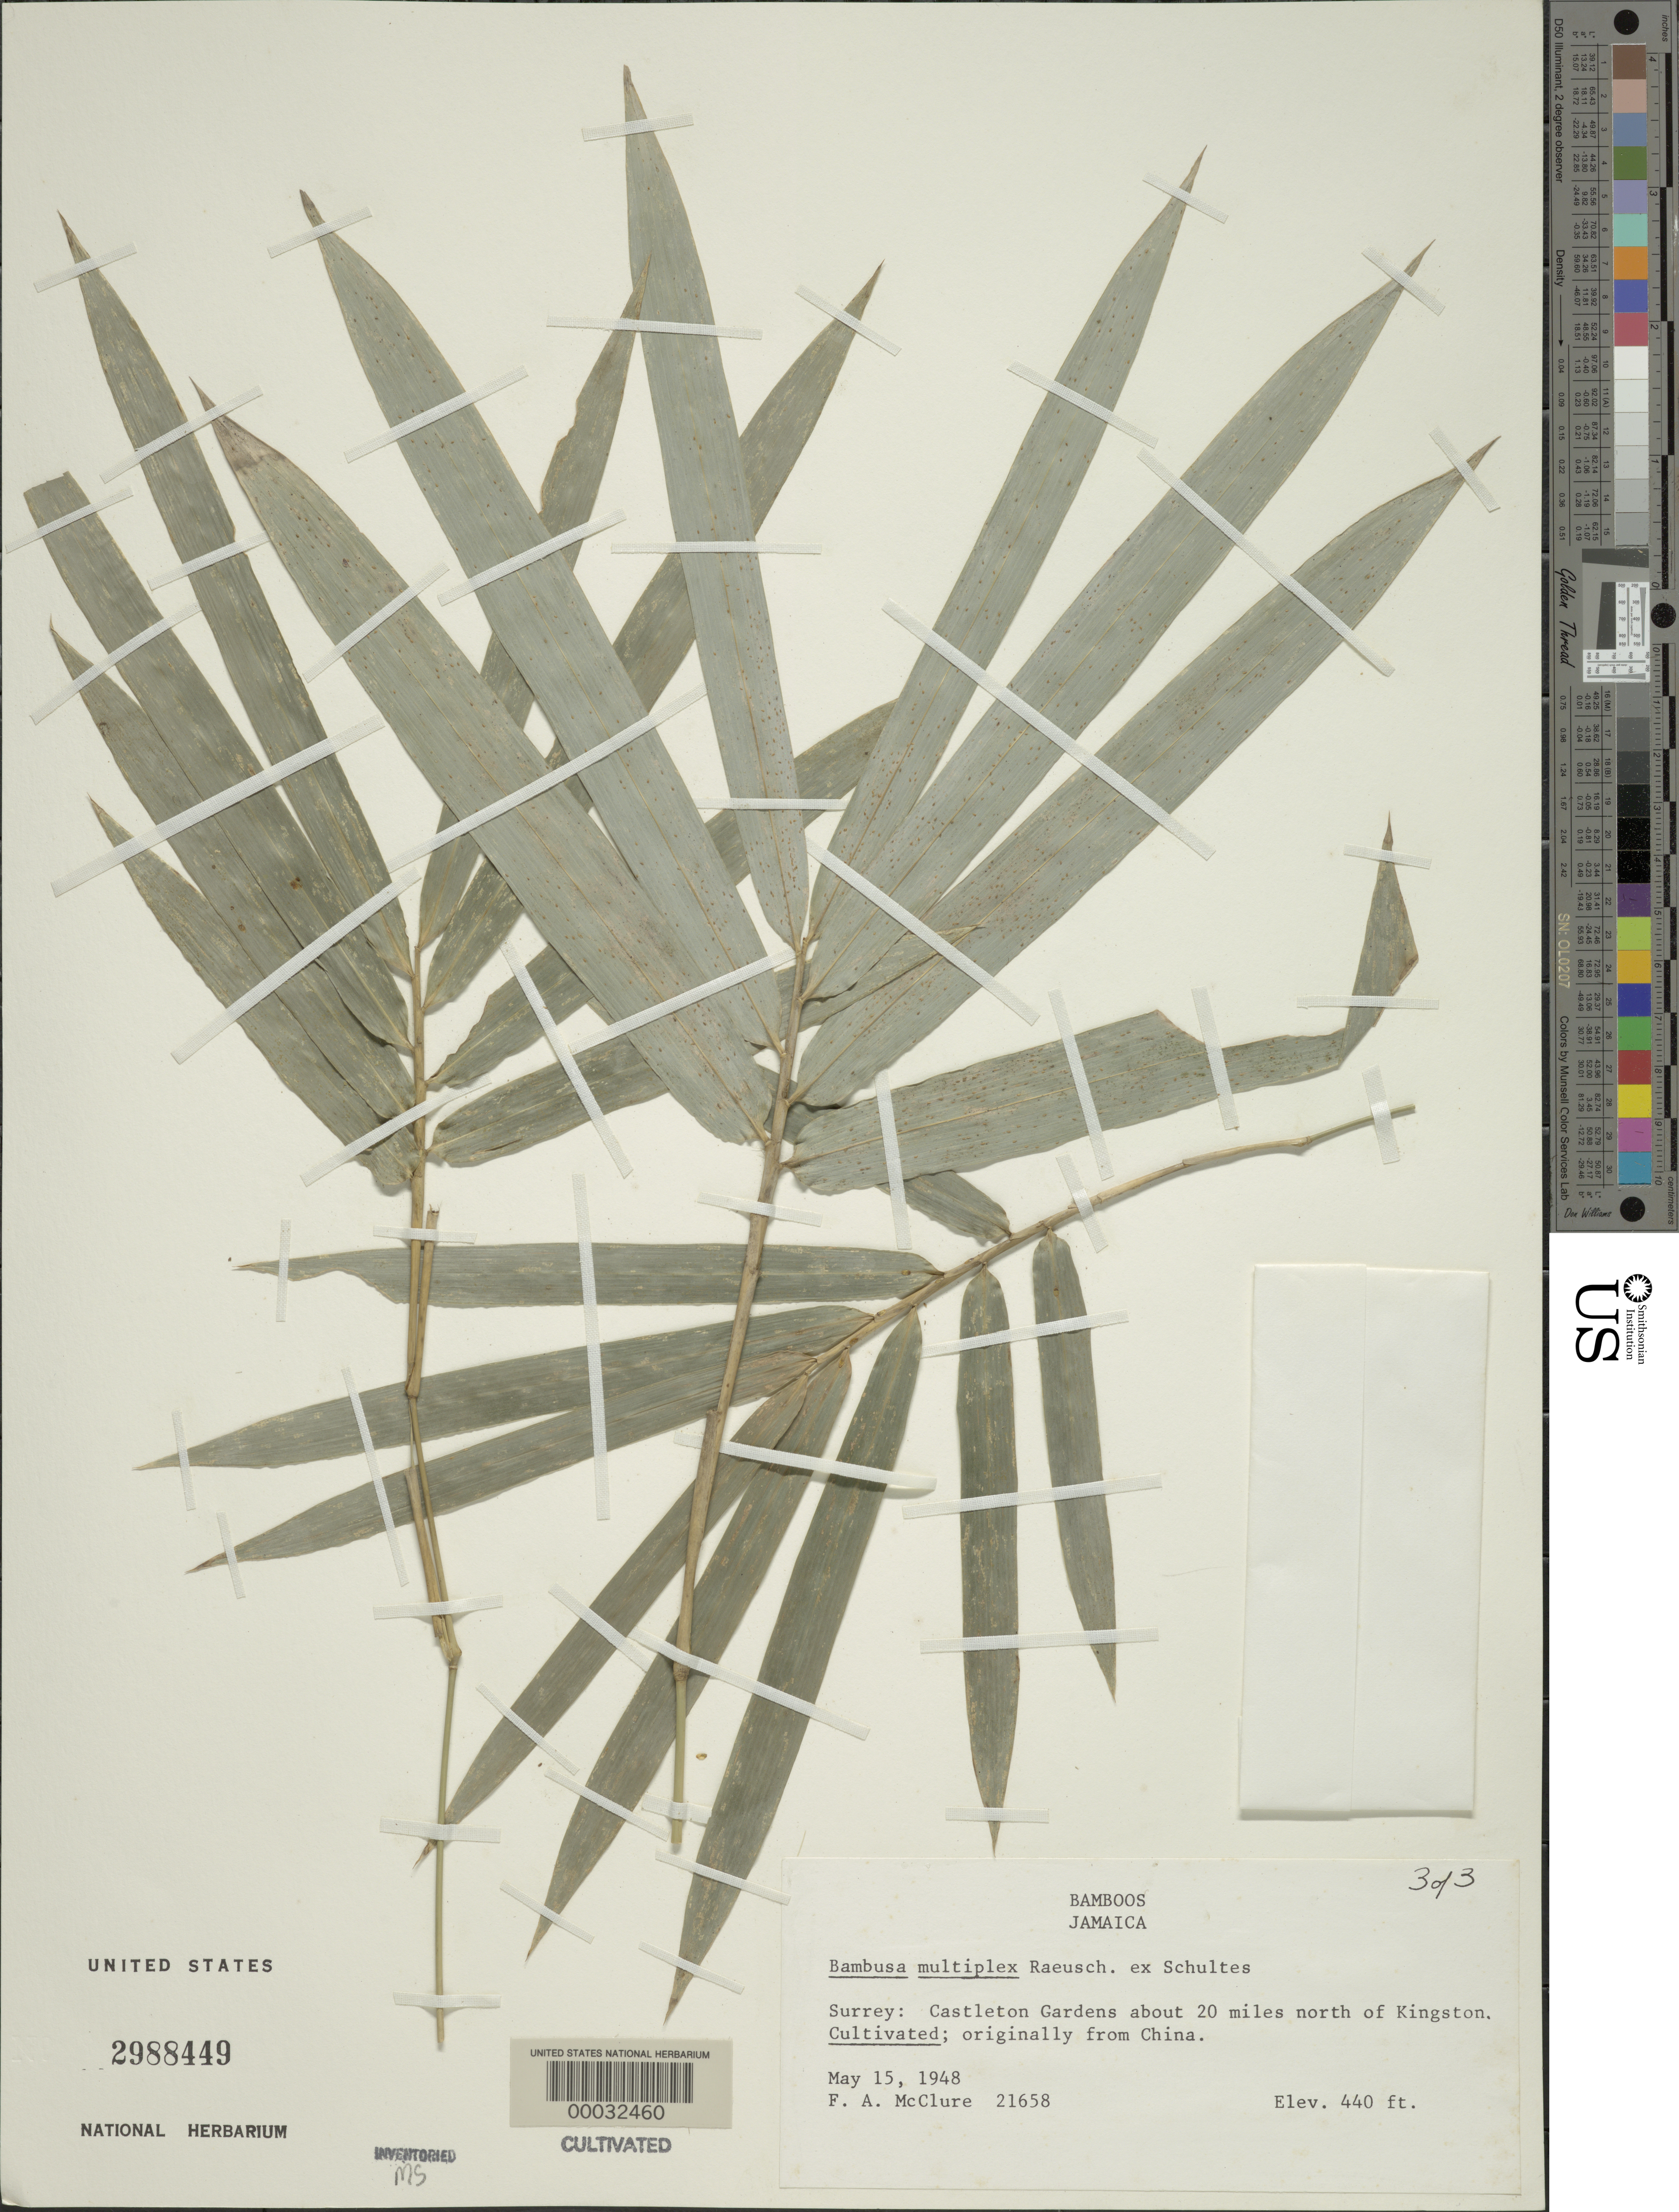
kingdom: Plantae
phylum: Tracheophyta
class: Liliopsida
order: Poales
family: Poaceae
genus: Bambusa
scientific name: Bambusa multiplex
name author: (Lour.) Raeusch. ex Schult. & Schult. f.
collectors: F. A. McClure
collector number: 21658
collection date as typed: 15 May 1948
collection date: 1948-05-15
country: Jamaica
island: Greater Antilles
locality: Castleton gardens, surrey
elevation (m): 440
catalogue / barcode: US 2988449